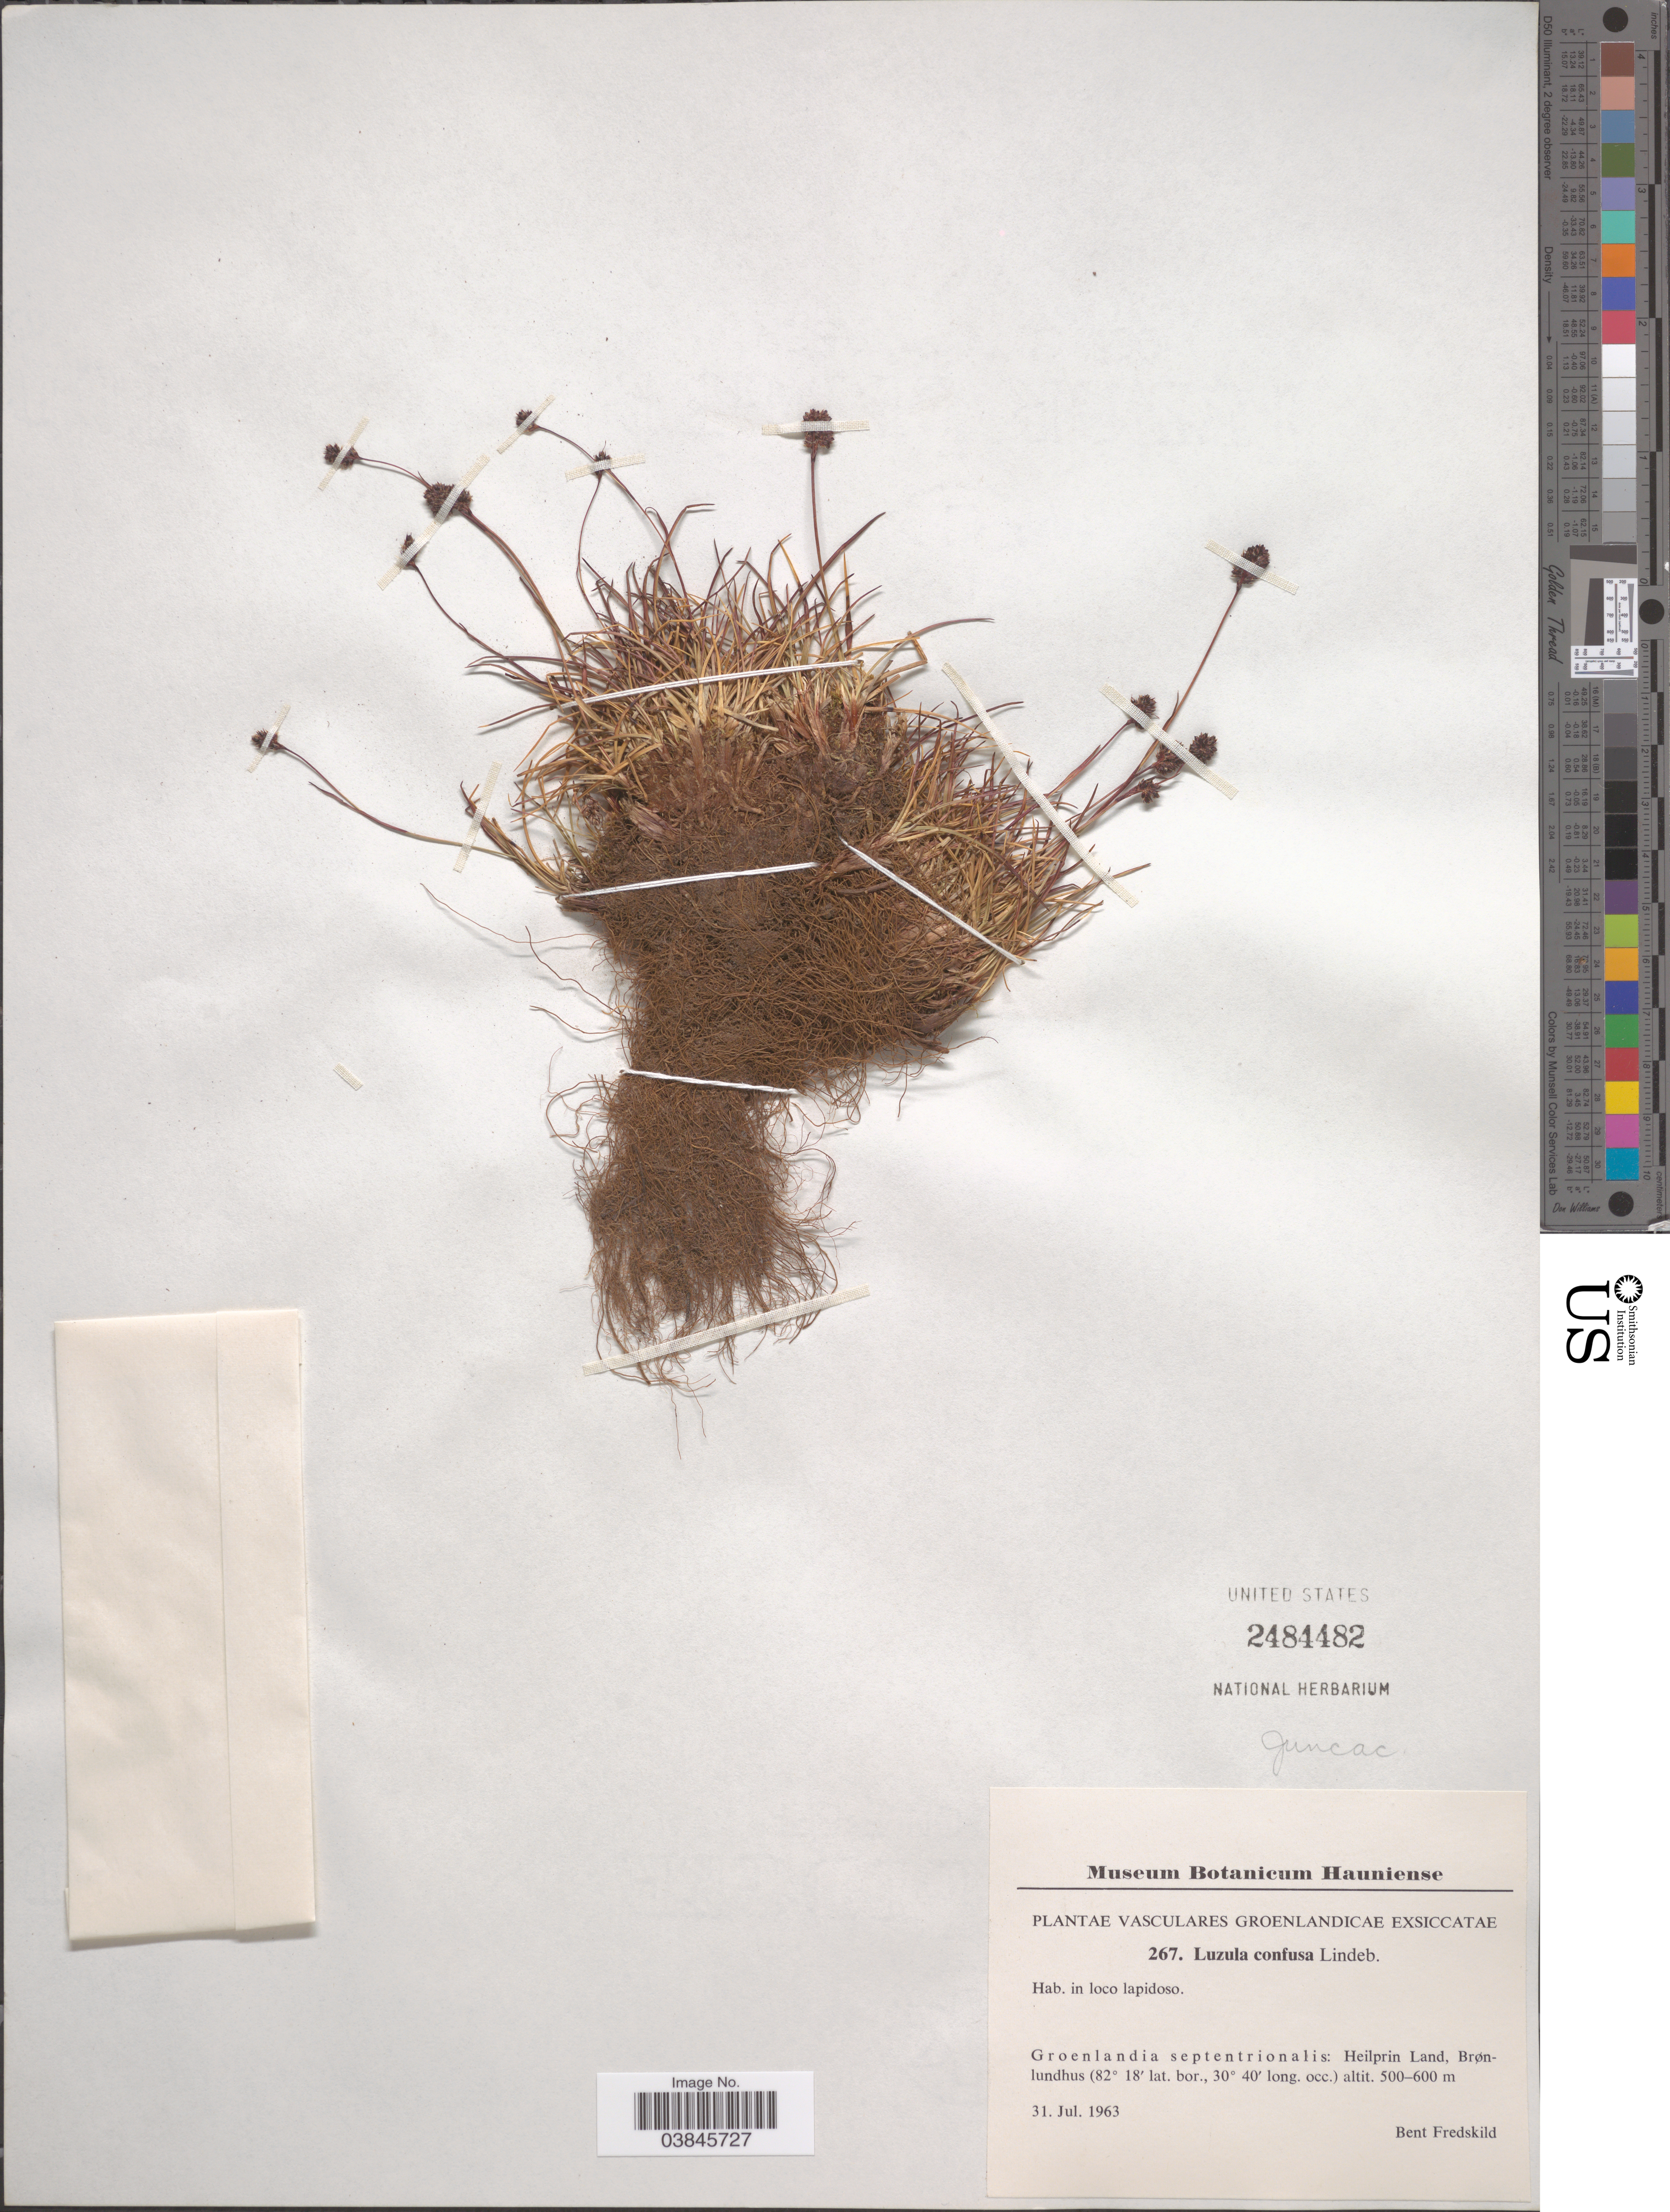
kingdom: Plantae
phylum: Tracheophyta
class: Liliopsida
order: Poales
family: Juncaceae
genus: Luzula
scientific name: Luzula confusa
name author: Lindeb.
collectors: B. Fredskild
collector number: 267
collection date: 1963-07-31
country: Greenland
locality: Groenlandia septentrionalis: Heilprin Land, Brønlundhus.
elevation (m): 500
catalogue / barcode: US 2484482